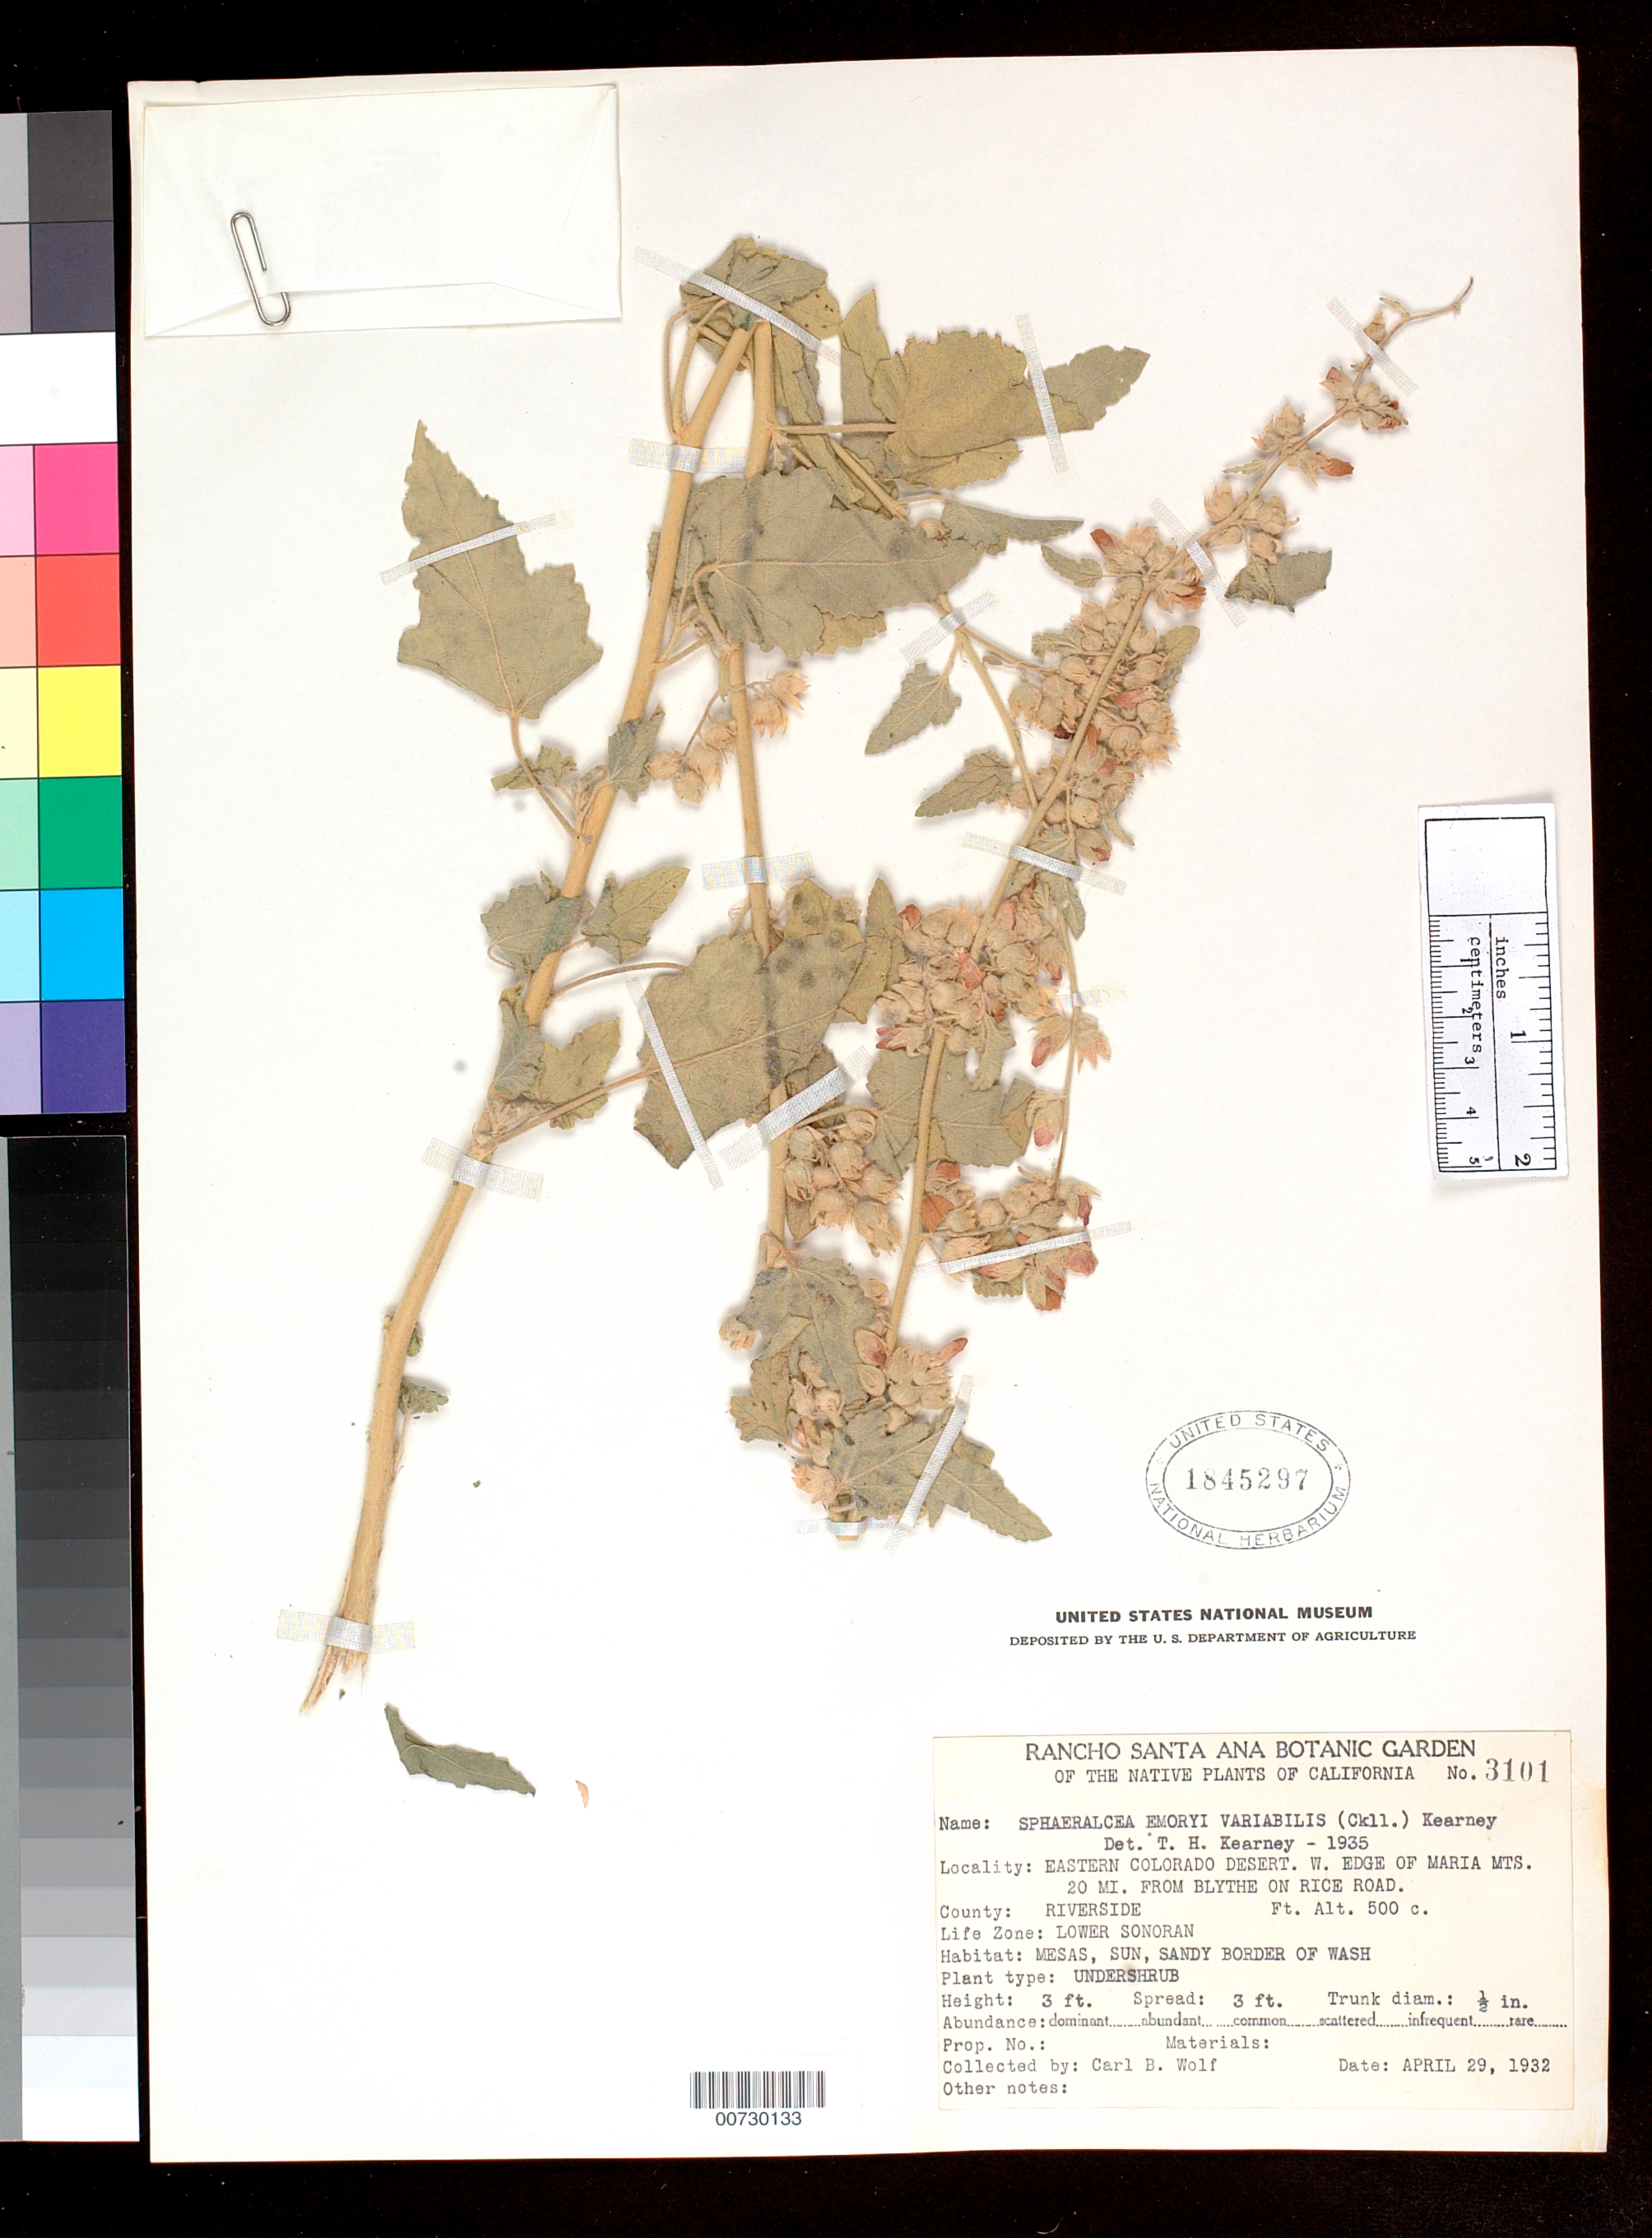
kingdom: Plantae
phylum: Tracheophyta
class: Magnoliopsida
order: Malvales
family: Malvaceae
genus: Sphaeralcea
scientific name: Sphaeralcea emoryi subsp. variabilis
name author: Kearney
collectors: C. B. Wolf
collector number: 3101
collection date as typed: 29 Apr 1932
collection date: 1932-04-29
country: United States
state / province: California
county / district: Riverside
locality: Eastern Colorado Desert. W. edge of Maria Mountains 20 mi. from Blythe on Rice Road.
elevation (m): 152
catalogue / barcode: US 1845297